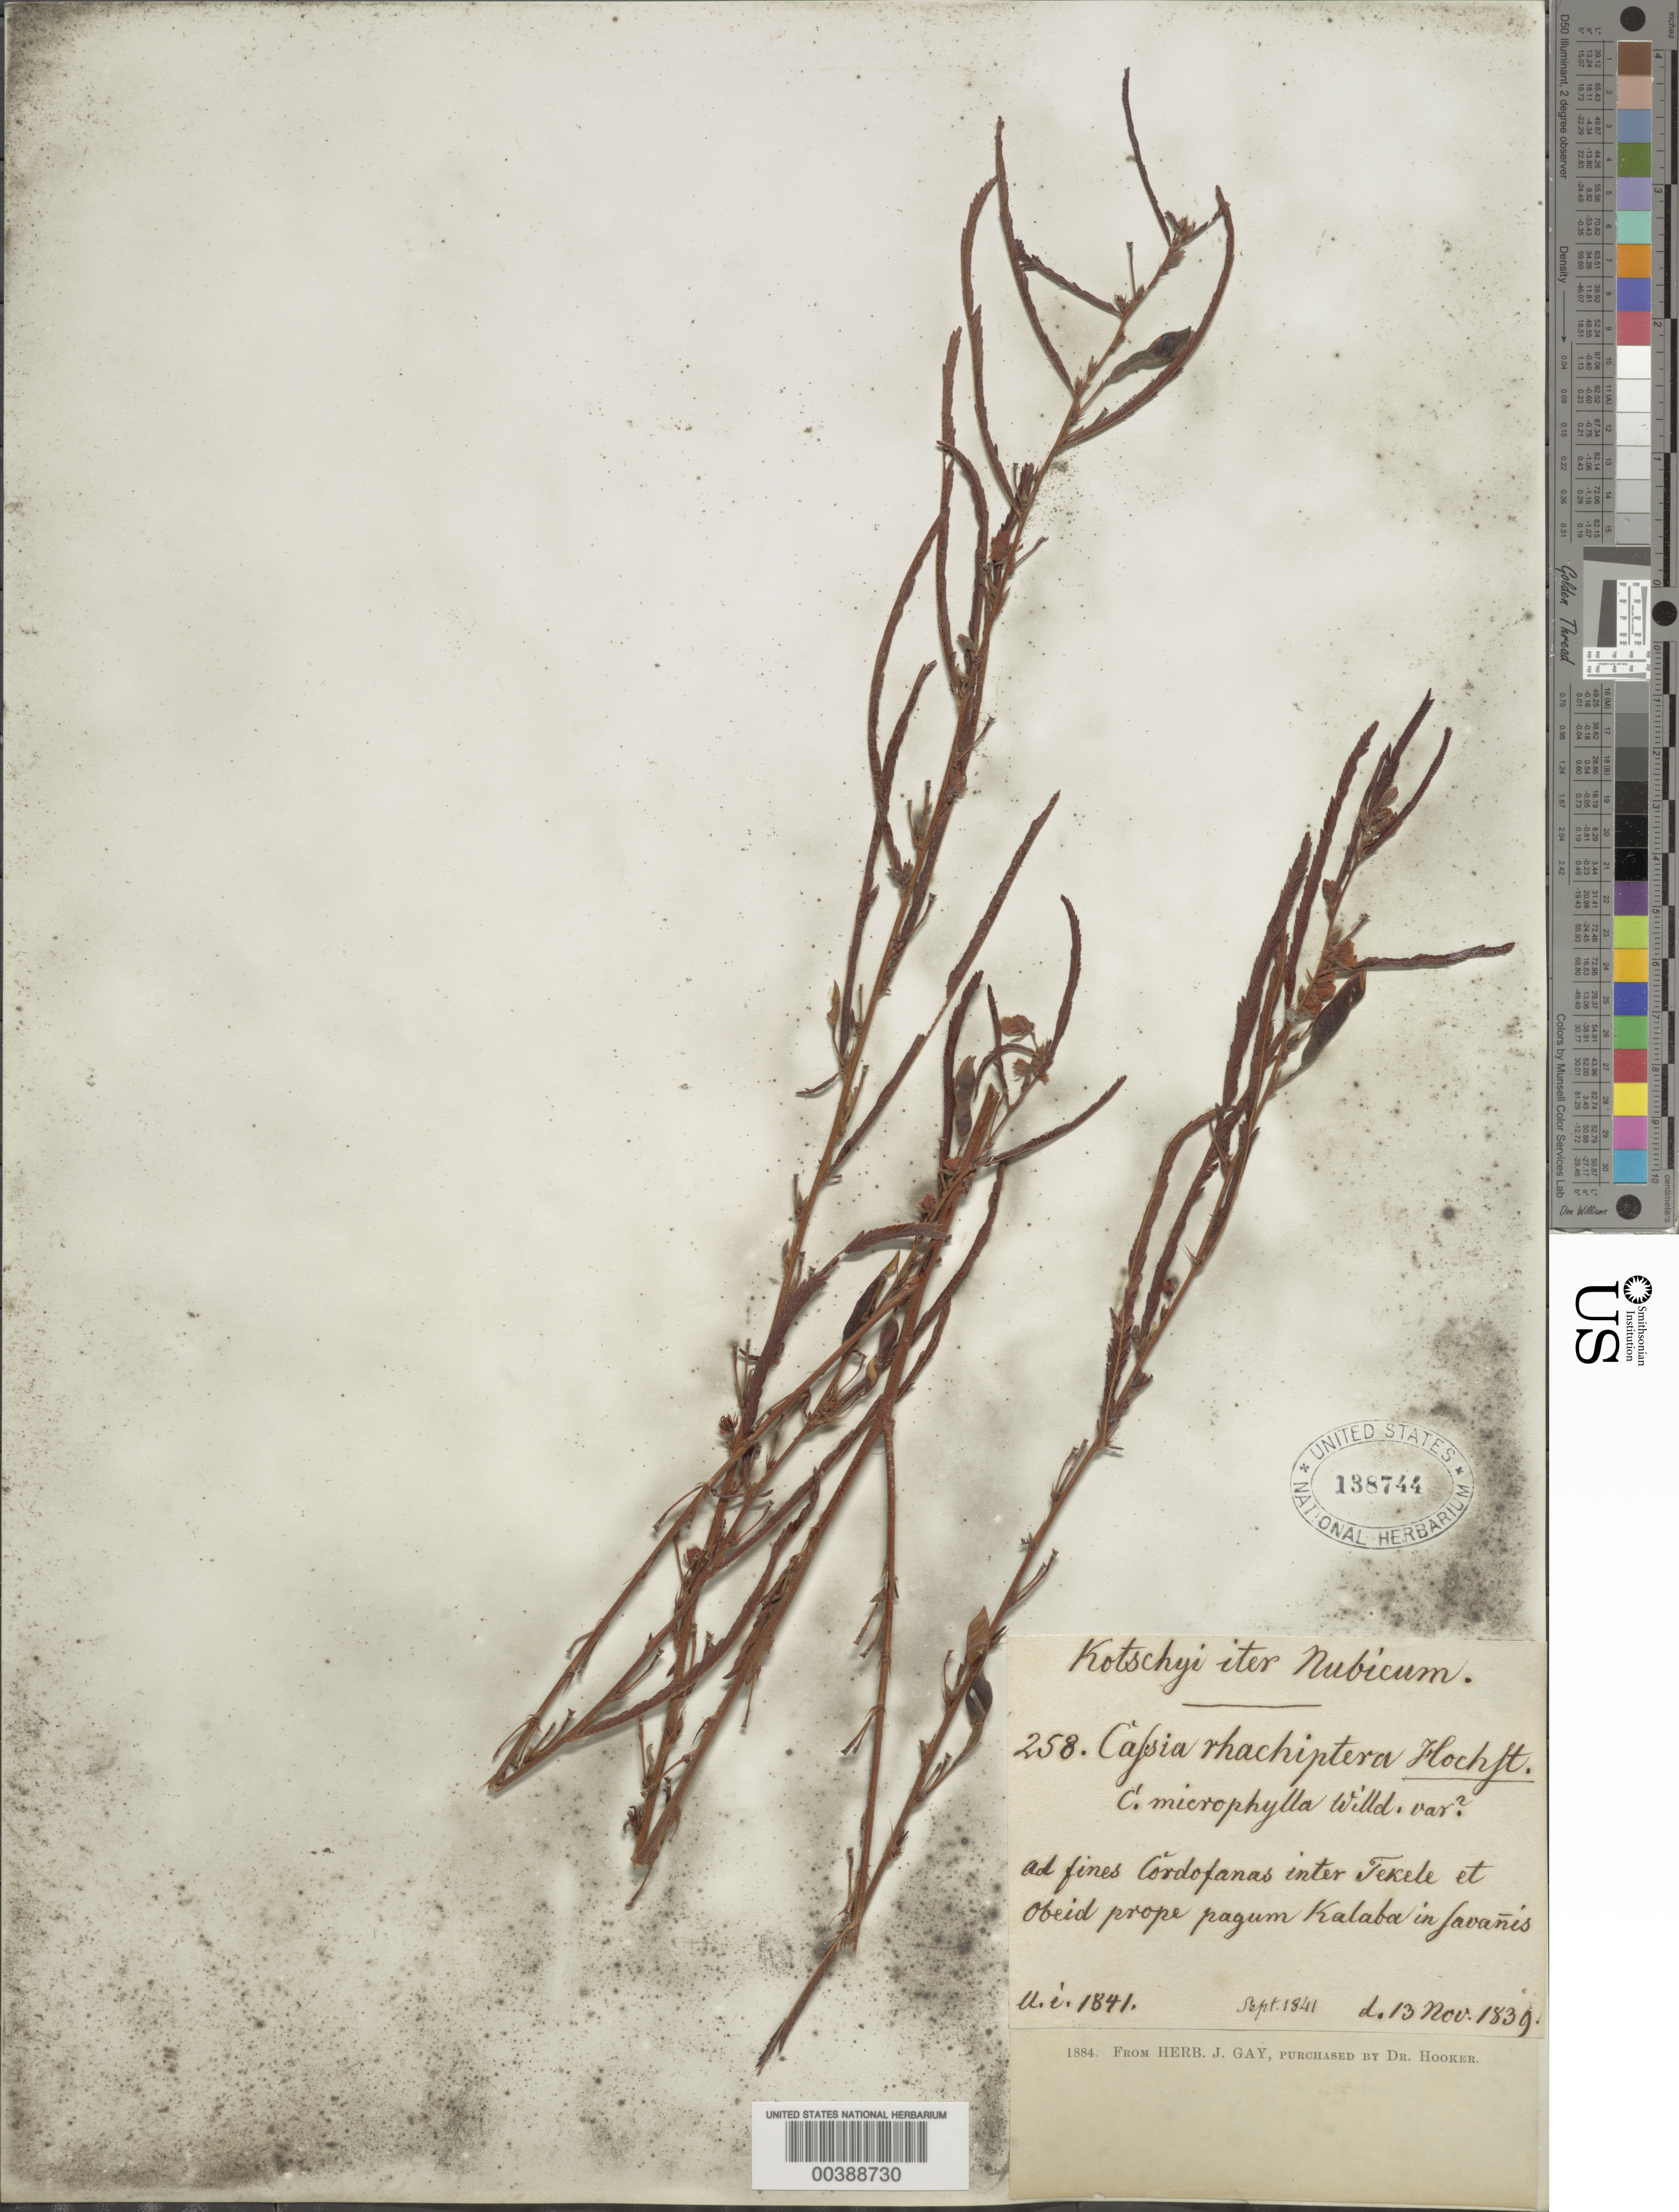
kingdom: Plantae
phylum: Tracheophyta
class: Magnoliopsida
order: Fabales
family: Fabaceae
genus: Chamaecrista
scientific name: Chamaecrista rhachiptera Hochst., nom. nud.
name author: Hochst.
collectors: K. G. Kotschy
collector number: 258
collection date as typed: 13 Nov 1839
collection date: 1839-11-13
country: Sudan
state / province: Shamāl Kurdufān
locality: Tekele et El Obeid (Al-Ubayyid) prope pagum Kalaba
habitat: In savanis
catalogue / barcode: US 138744